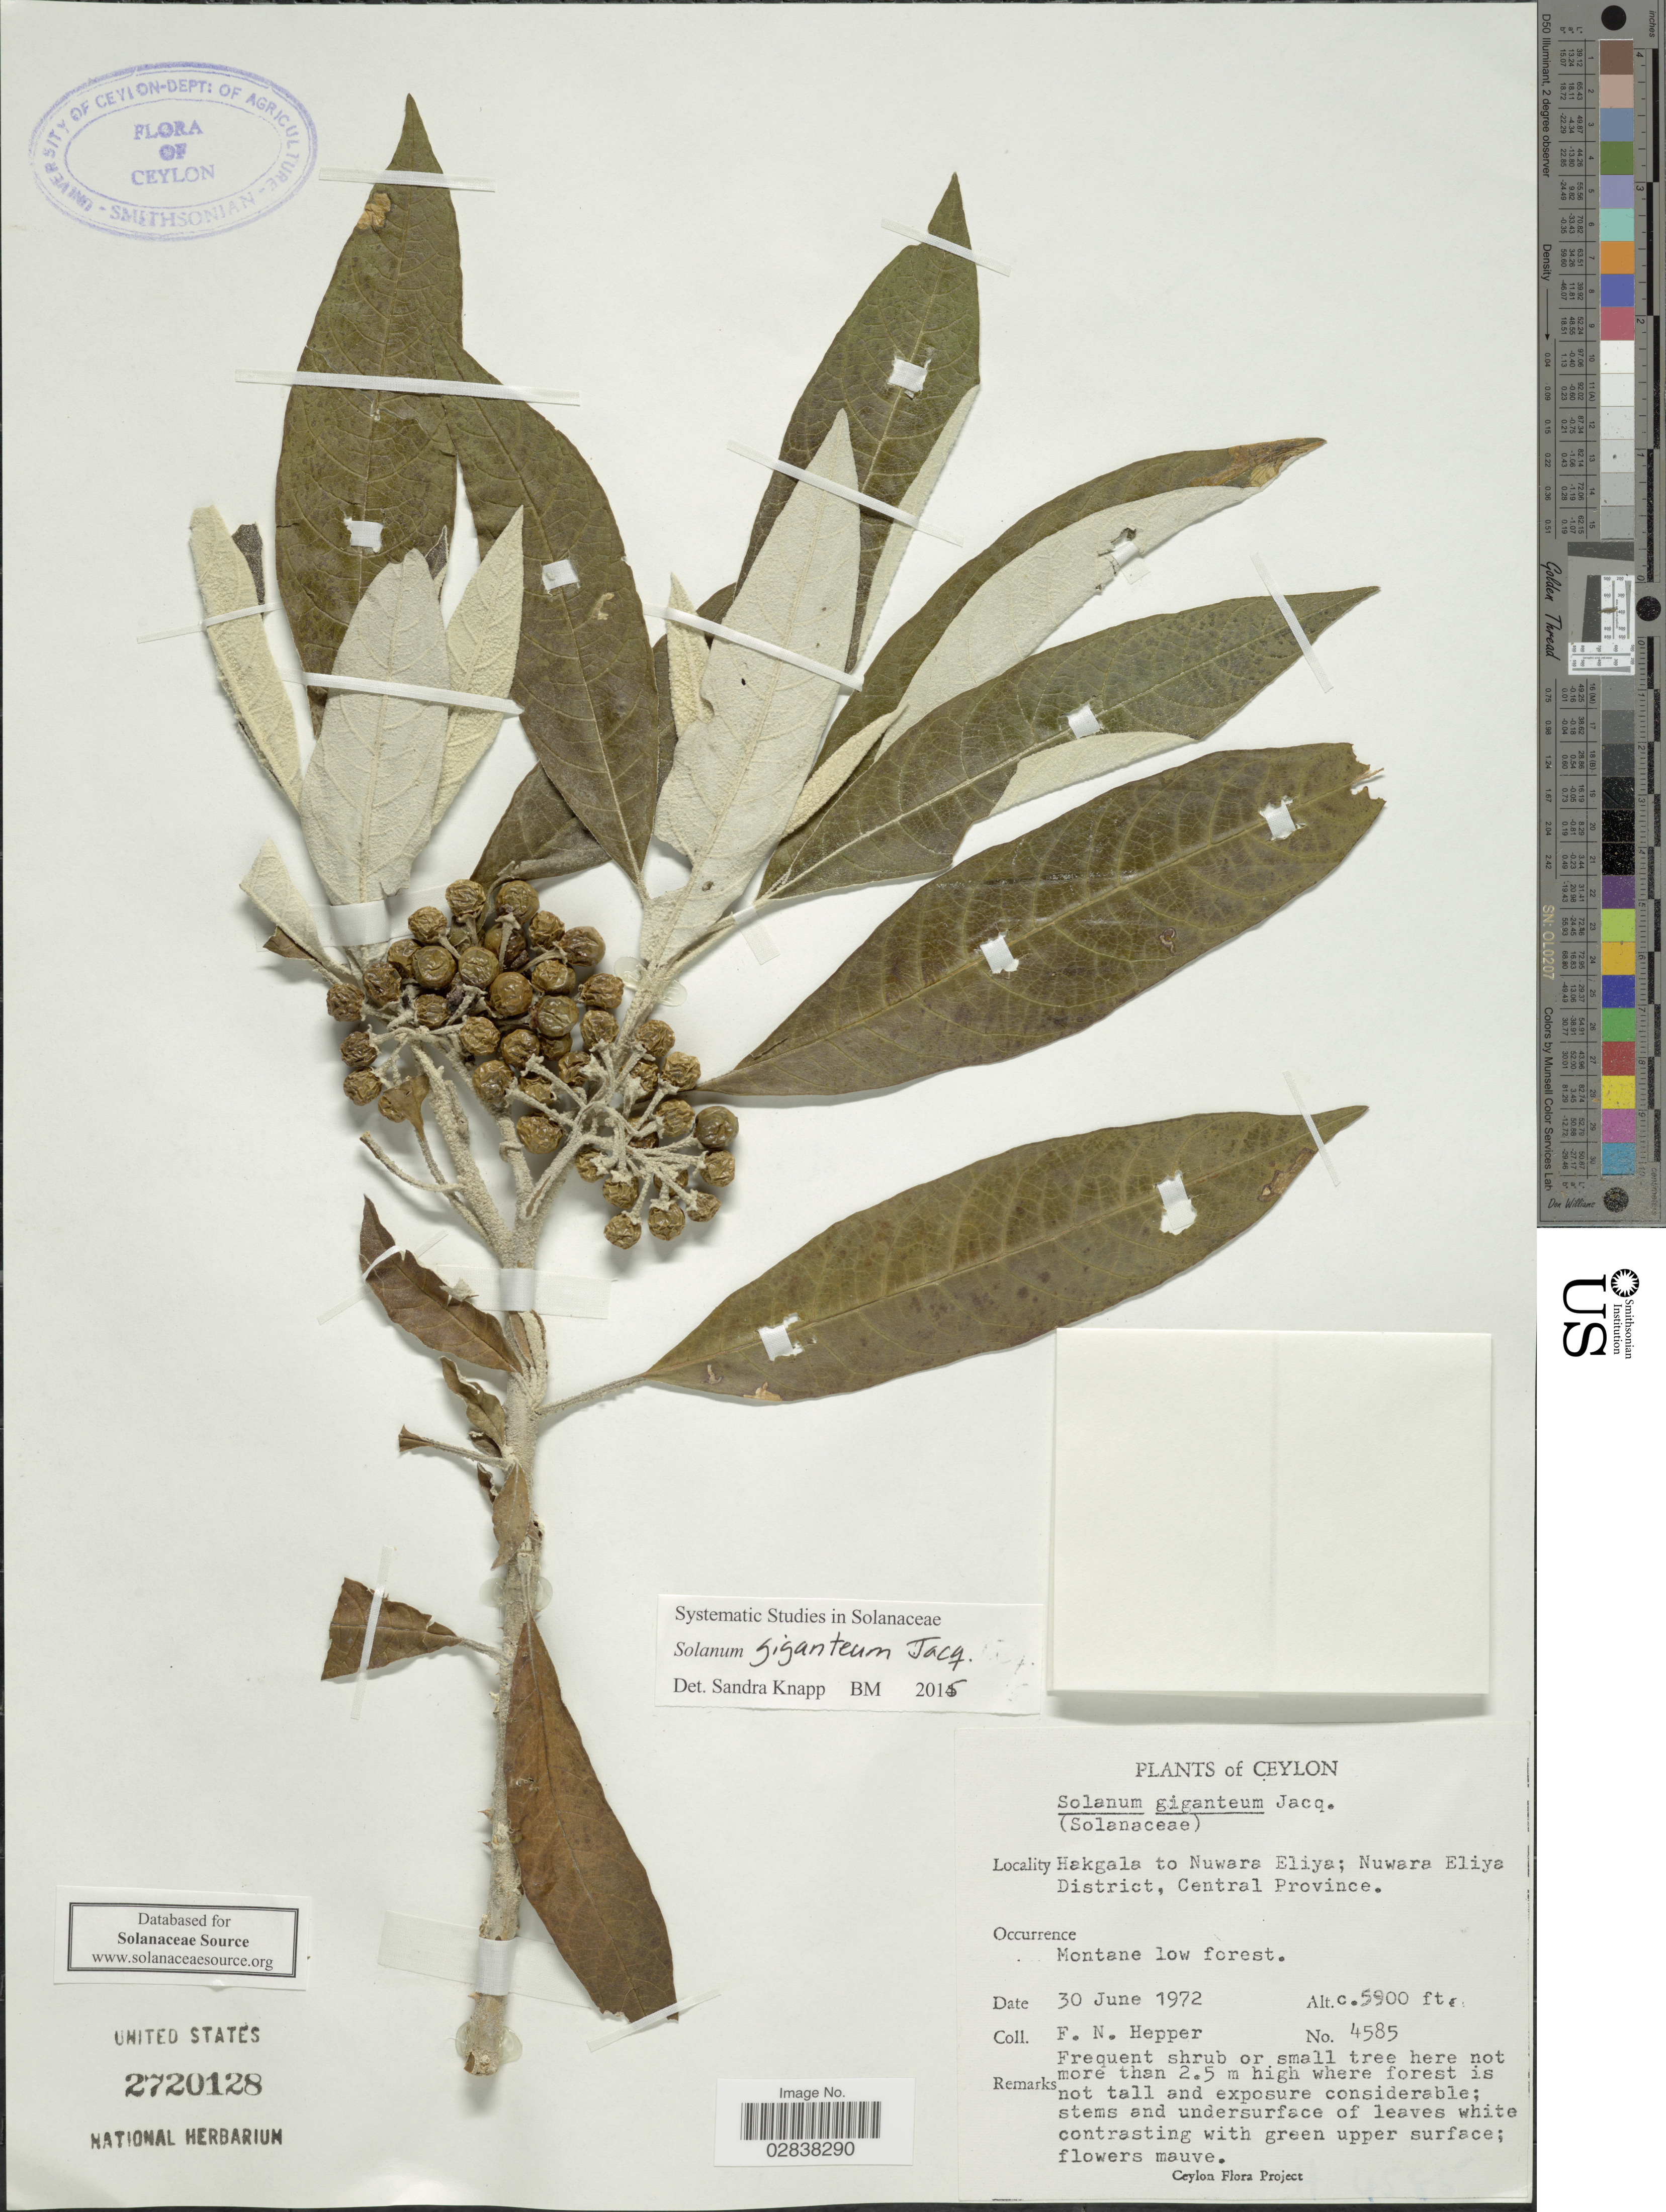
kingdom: Plantae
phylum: Tracheophyta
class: Magnoliopsida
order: Solanales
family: Solanaceae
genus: Solanum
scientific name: Solanum giganteum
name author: Jacq.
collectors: F. Hepper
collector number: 4585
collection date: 1972-06-30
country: Sri Lanka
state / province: Central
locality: Ceylon, Hakgala to Nuwara Eliya, Nuwara Eliya District.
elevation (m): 1798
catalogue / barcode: US 2720128